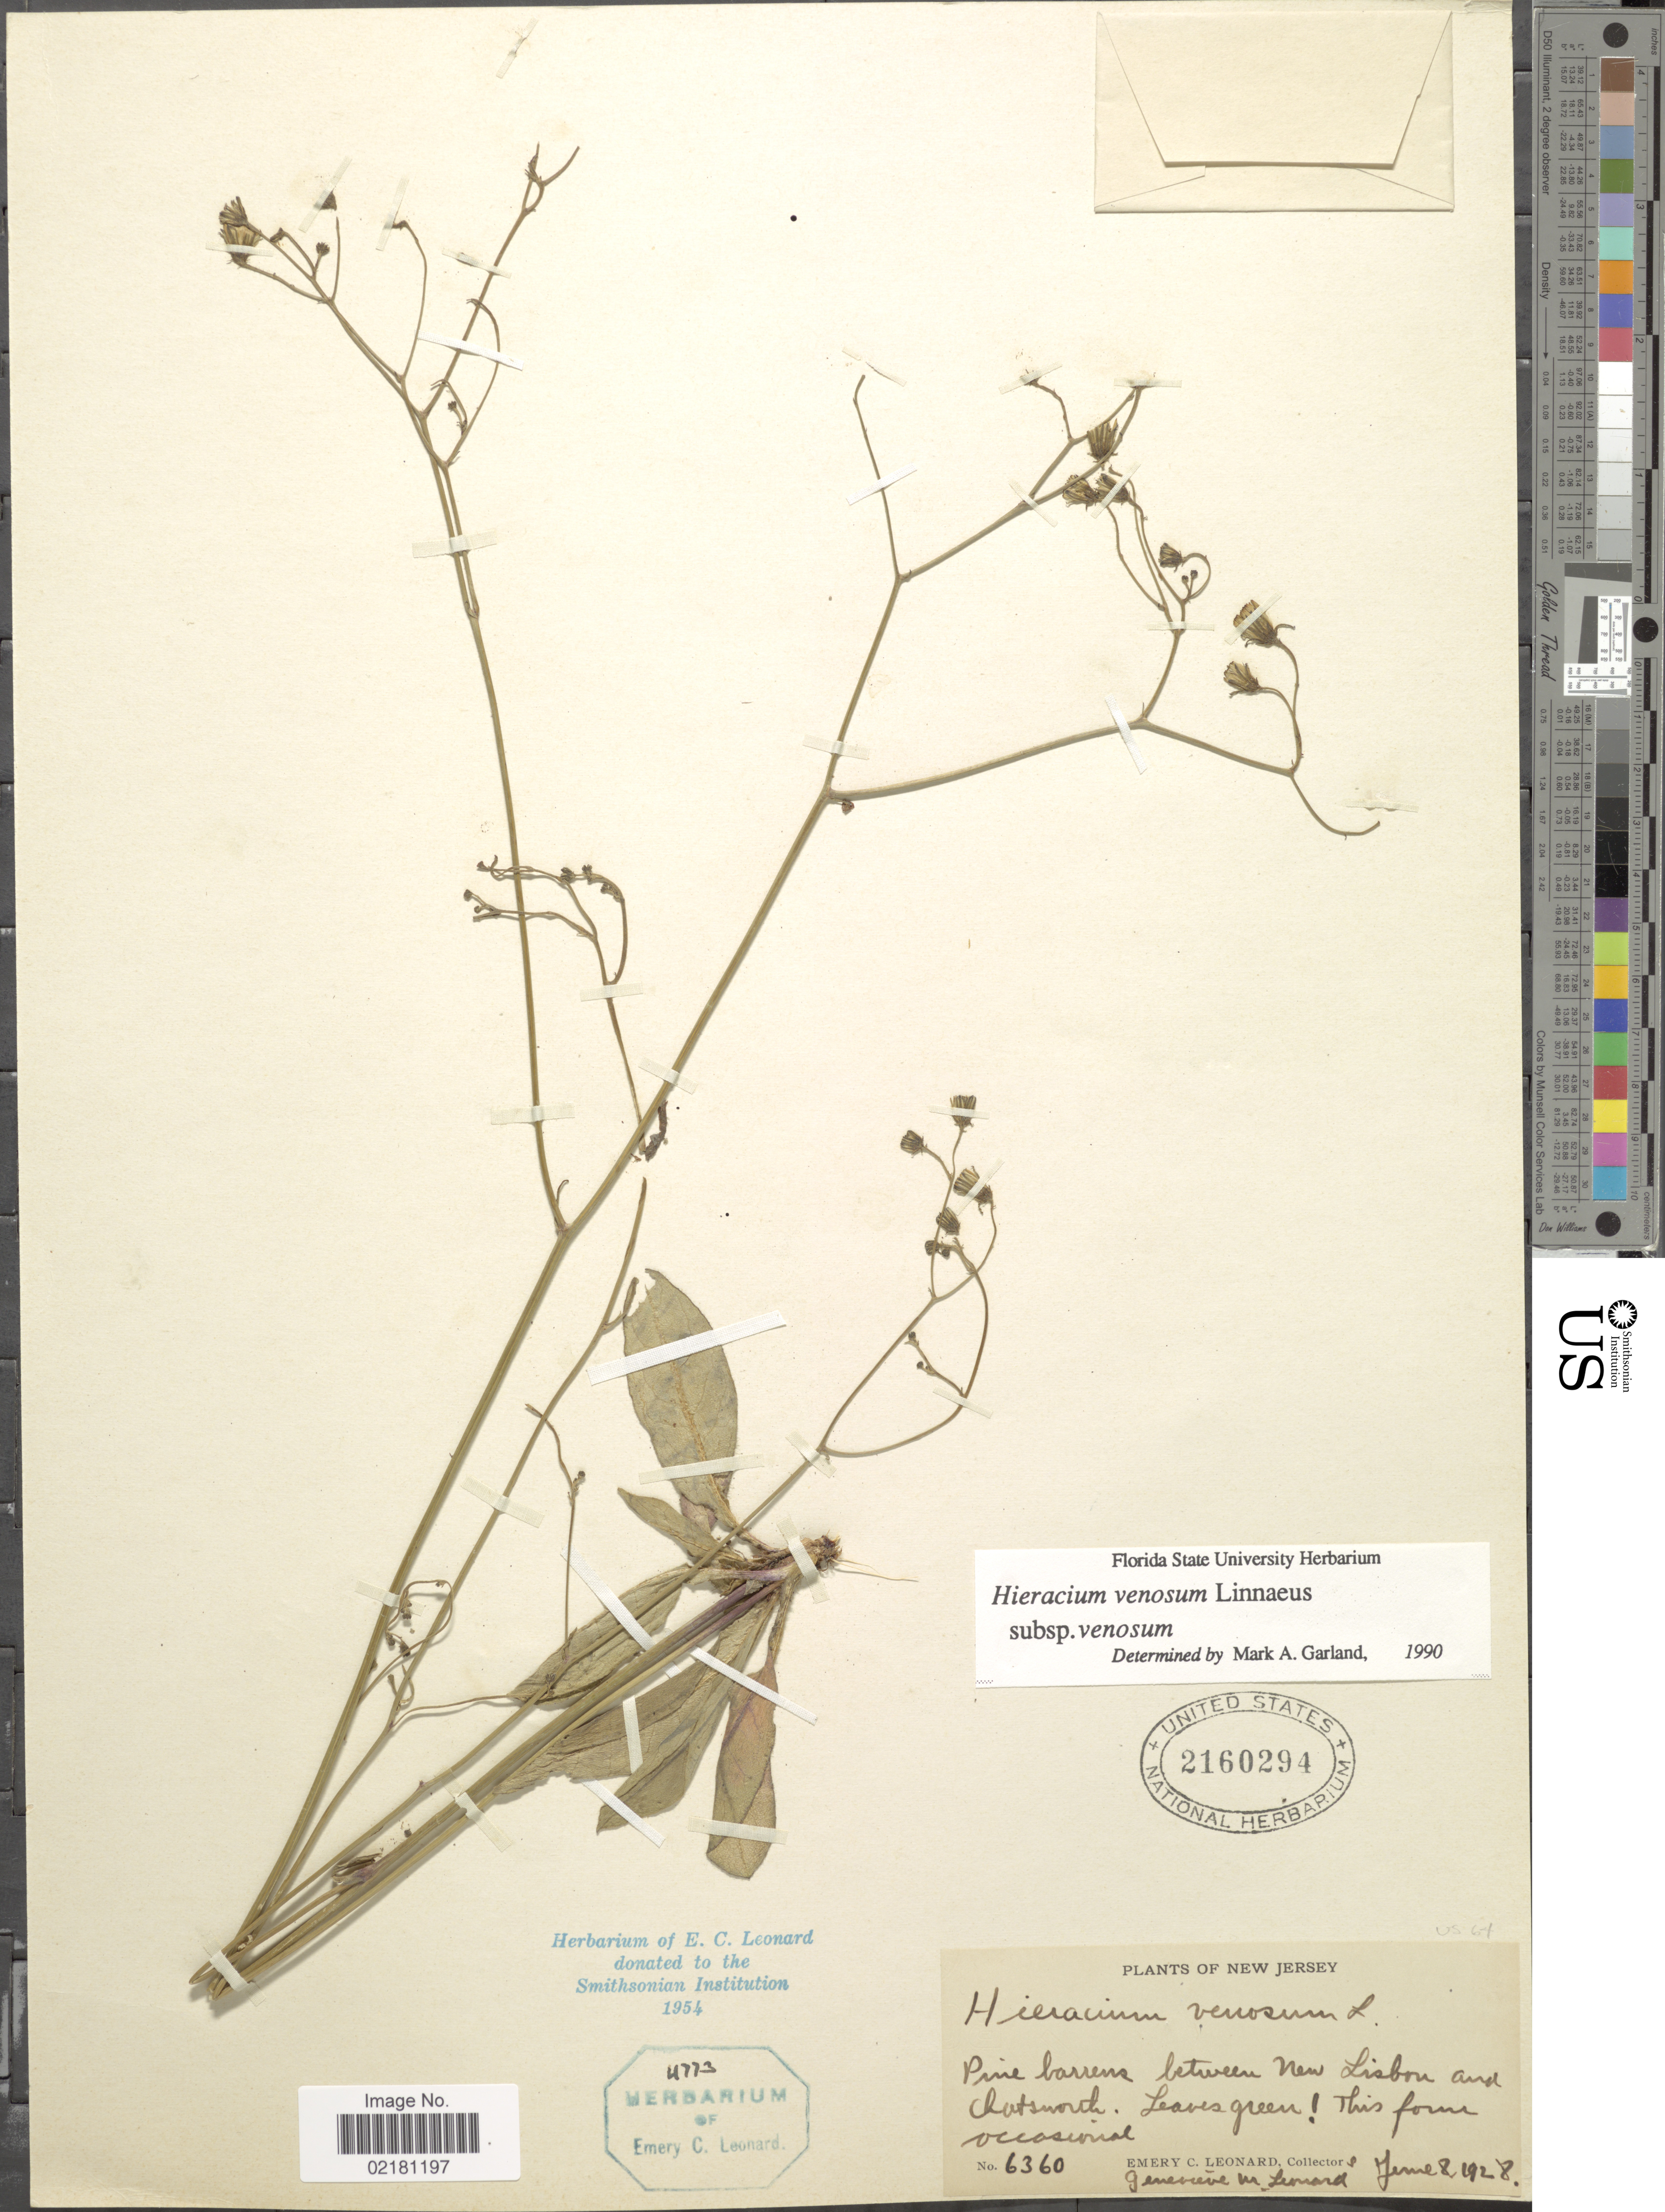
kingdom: Plantae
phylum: Tracheophyta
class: Magnoliopsida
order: Asterales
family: Asteraceae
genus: Hieracium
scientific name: Hieracium venosum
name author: L.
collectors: E. C. Leonard & G. M. Leonard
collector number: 6360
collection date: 1928-06-08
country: United States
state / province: New Jersey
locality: Pine barrens between New Lisbon and Chatsworth.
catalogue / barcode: US 2160294